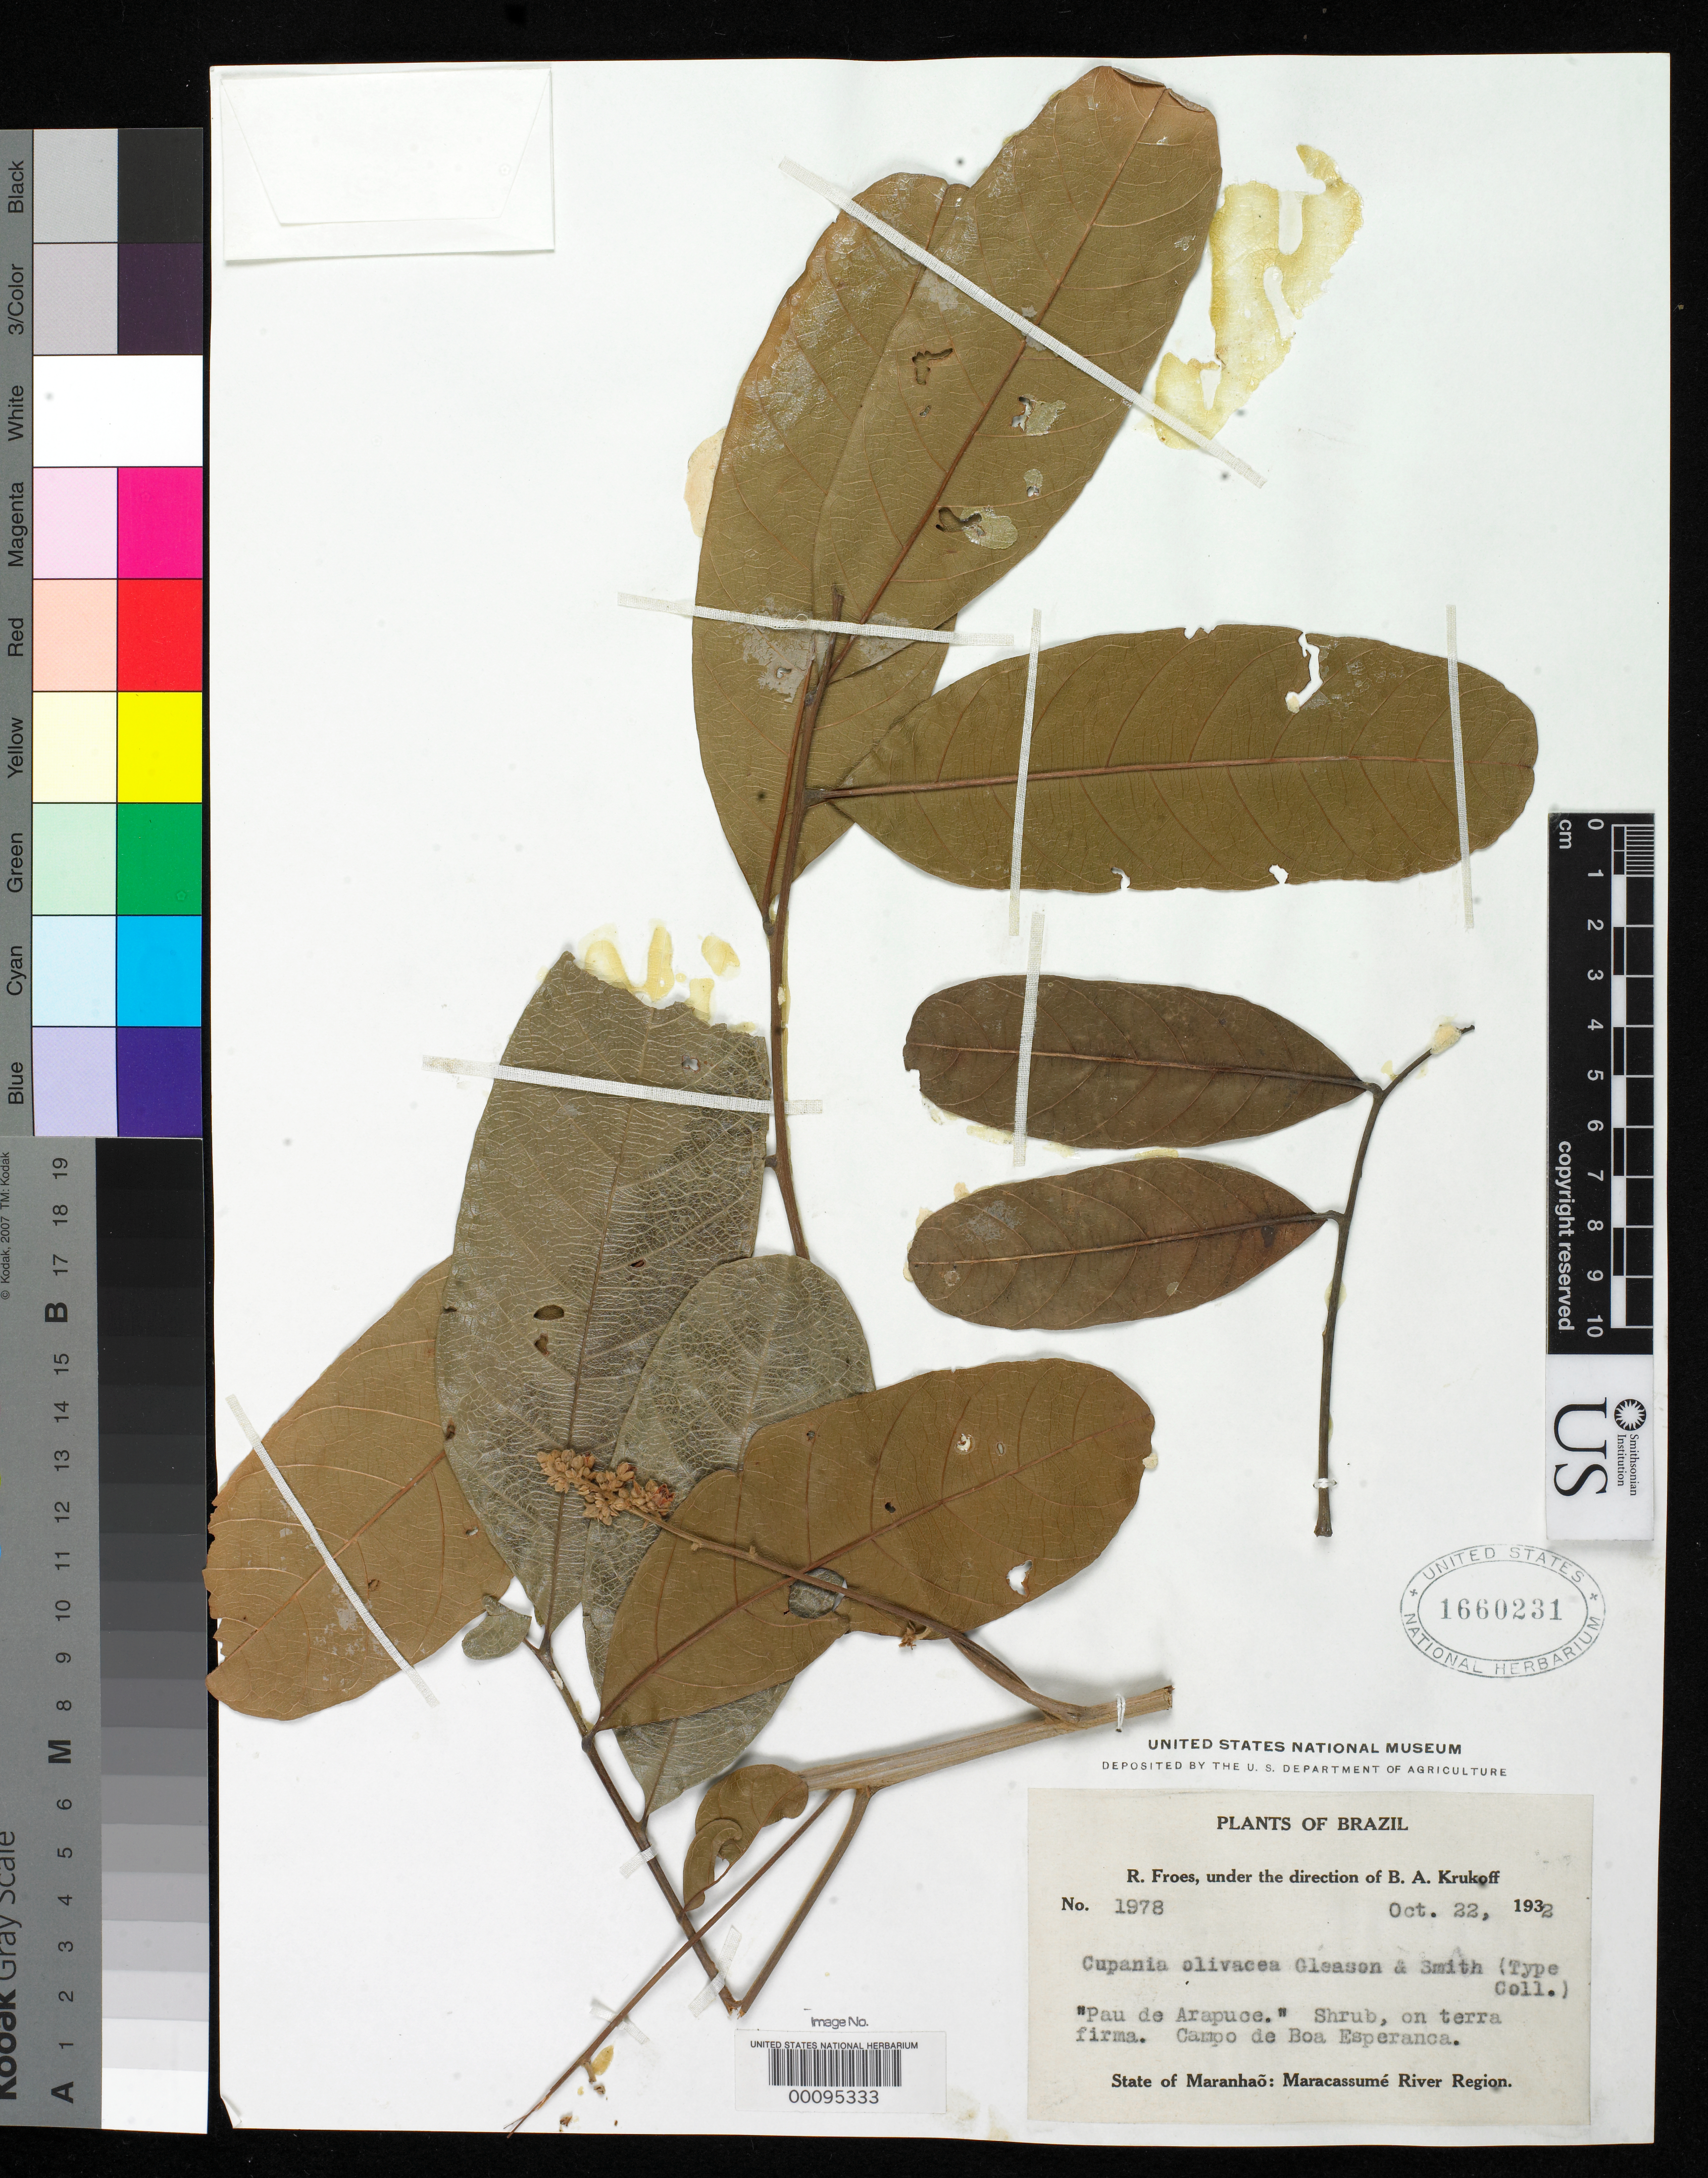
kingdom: Plantae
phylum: Tracheophyta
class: Magnoliopsida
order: Sapindales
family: Sapindaceae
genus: Cupania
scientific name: Cupania olivacea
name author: Gleason & A.C. Sm.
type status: Isotype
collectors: R. L. Fróes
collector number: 1978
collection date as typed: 22 Oct 1932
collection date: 1932-10-22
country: Brazil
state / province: Maranhão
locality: Maracassume River region.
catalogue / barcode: US 1660231